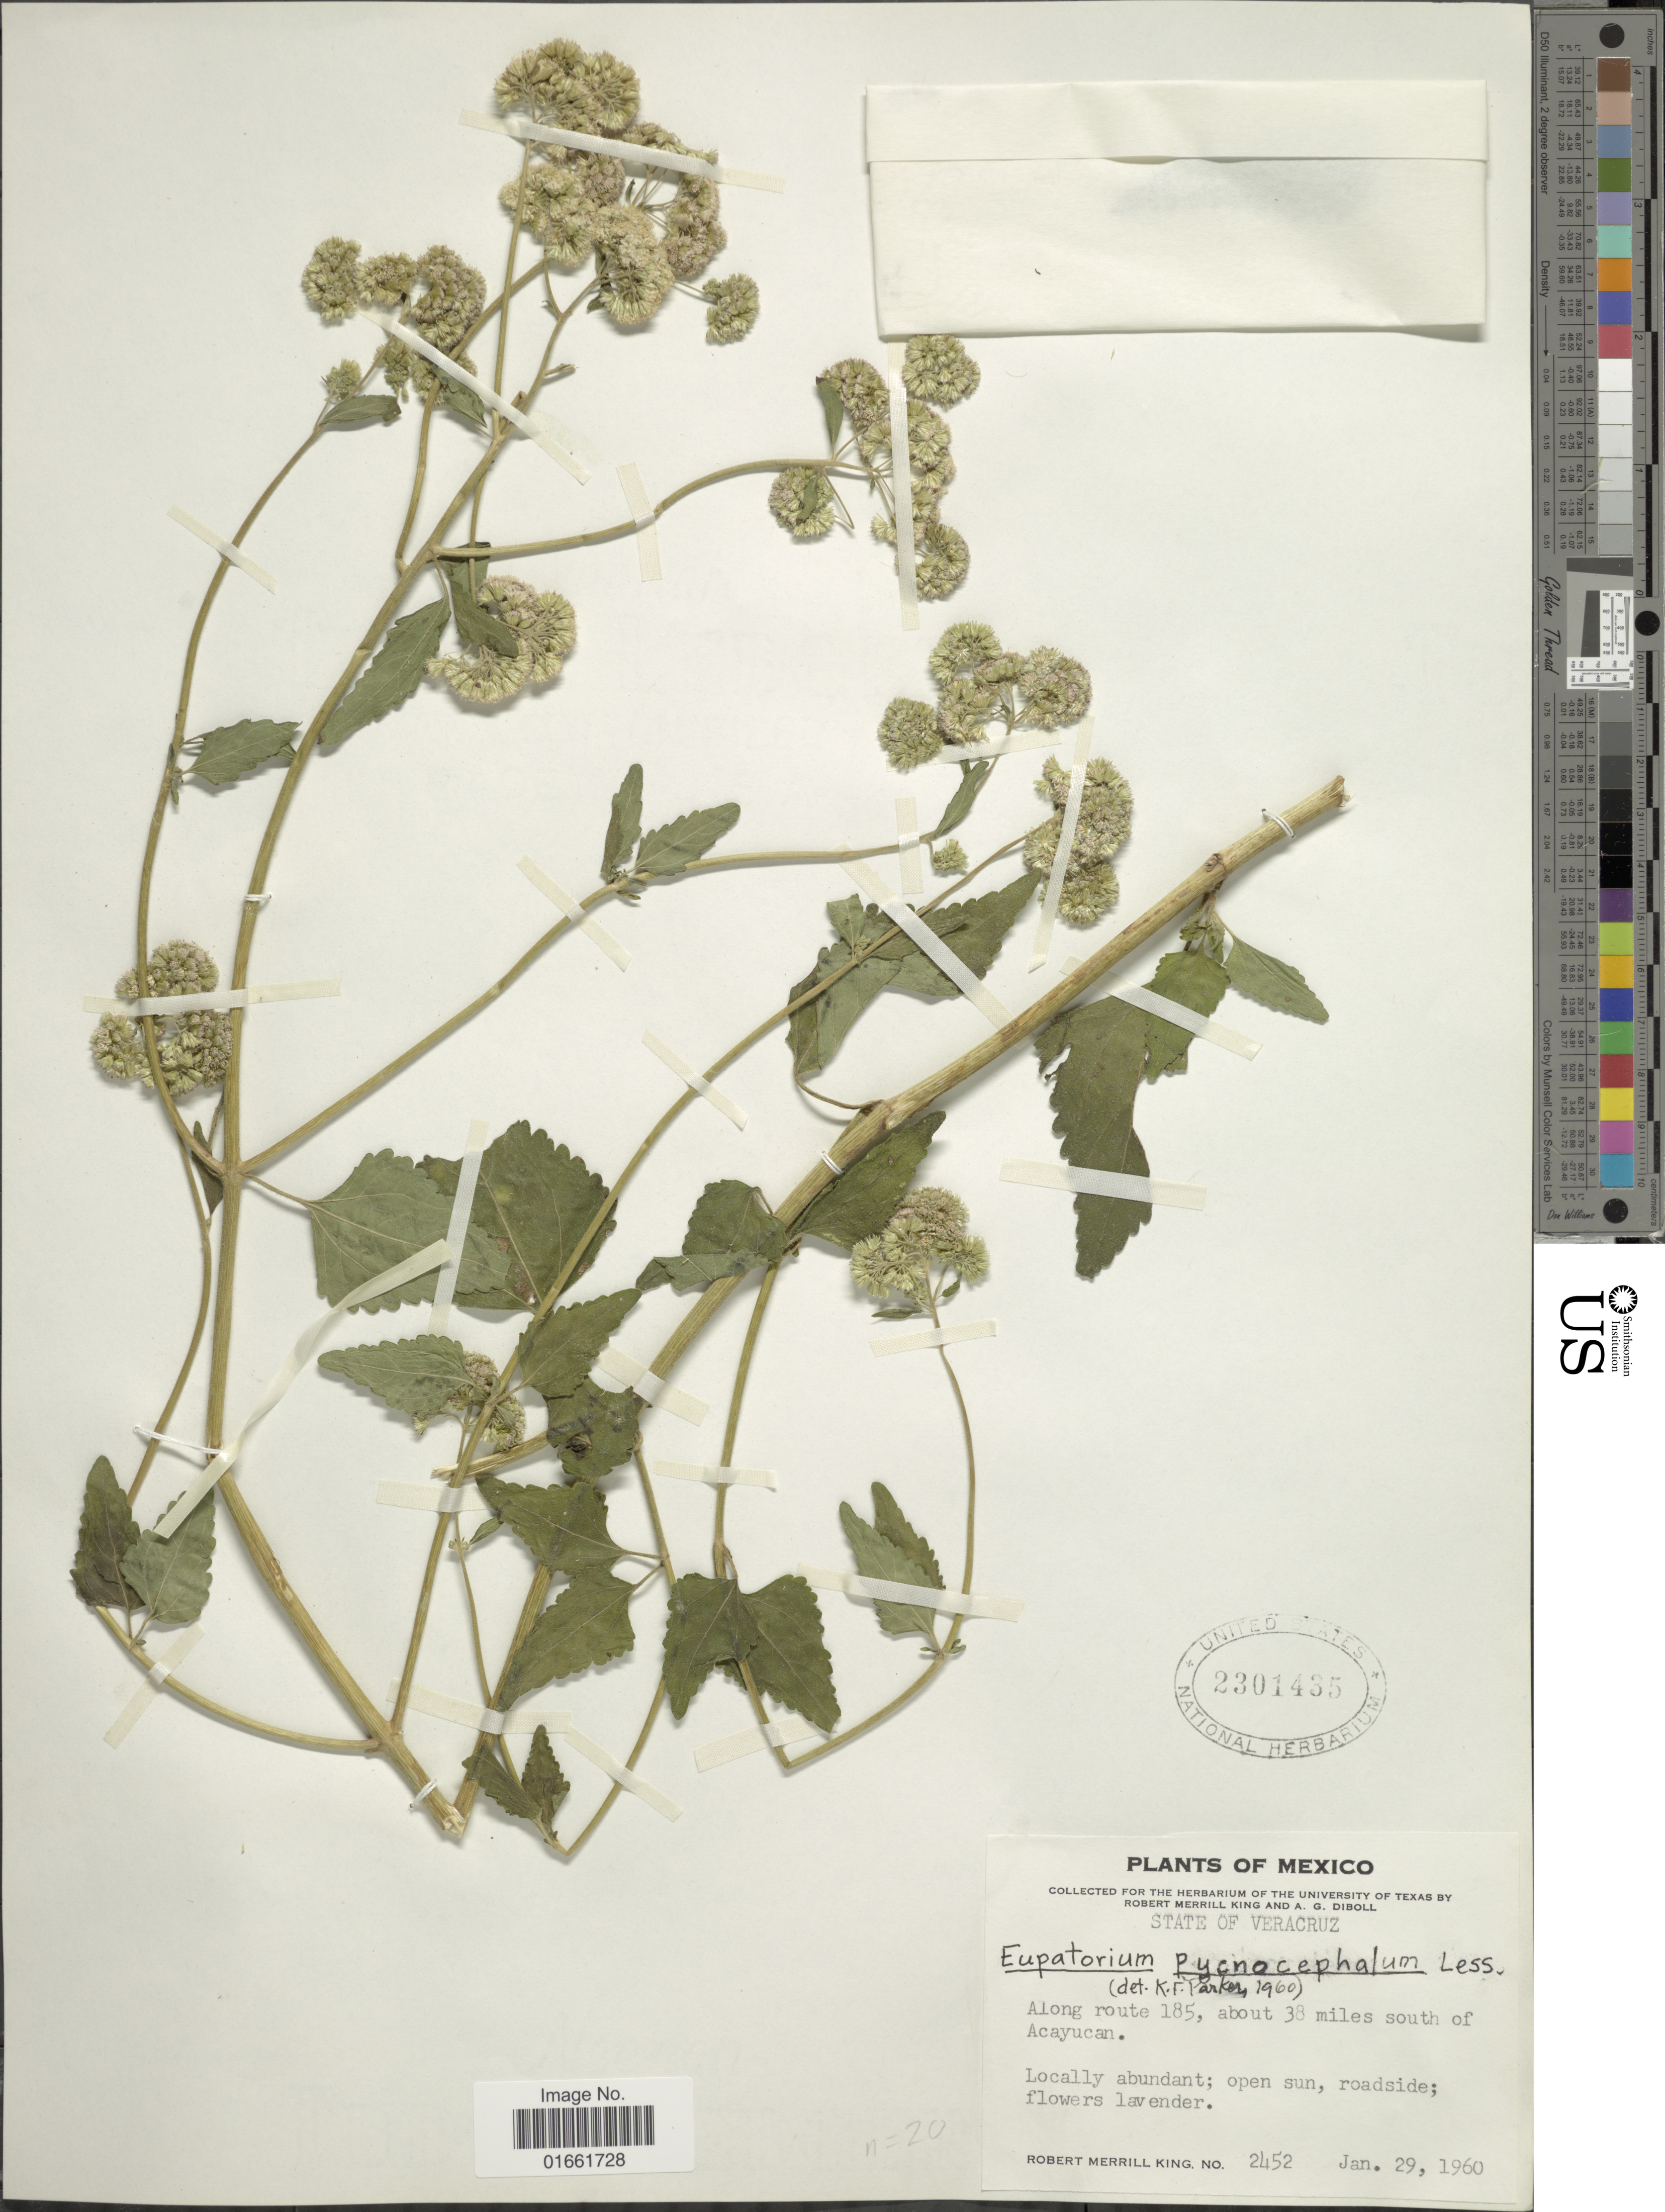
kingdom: Plantae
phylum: Tracheophyta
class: Magnoliopsida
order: Asterales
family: Asteraceae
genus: Fleischmannia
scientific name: Fleischmannia pratensis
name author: (Klatt) R.M. King & H. Rob.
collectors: R. M. King & A. Diboll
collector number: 2452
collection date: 1960-01-29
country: Mexico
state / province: Veracruz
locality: State of Veracruz, Along route 185, about 38 miles south of Acayucan.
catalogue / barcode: US 2301435